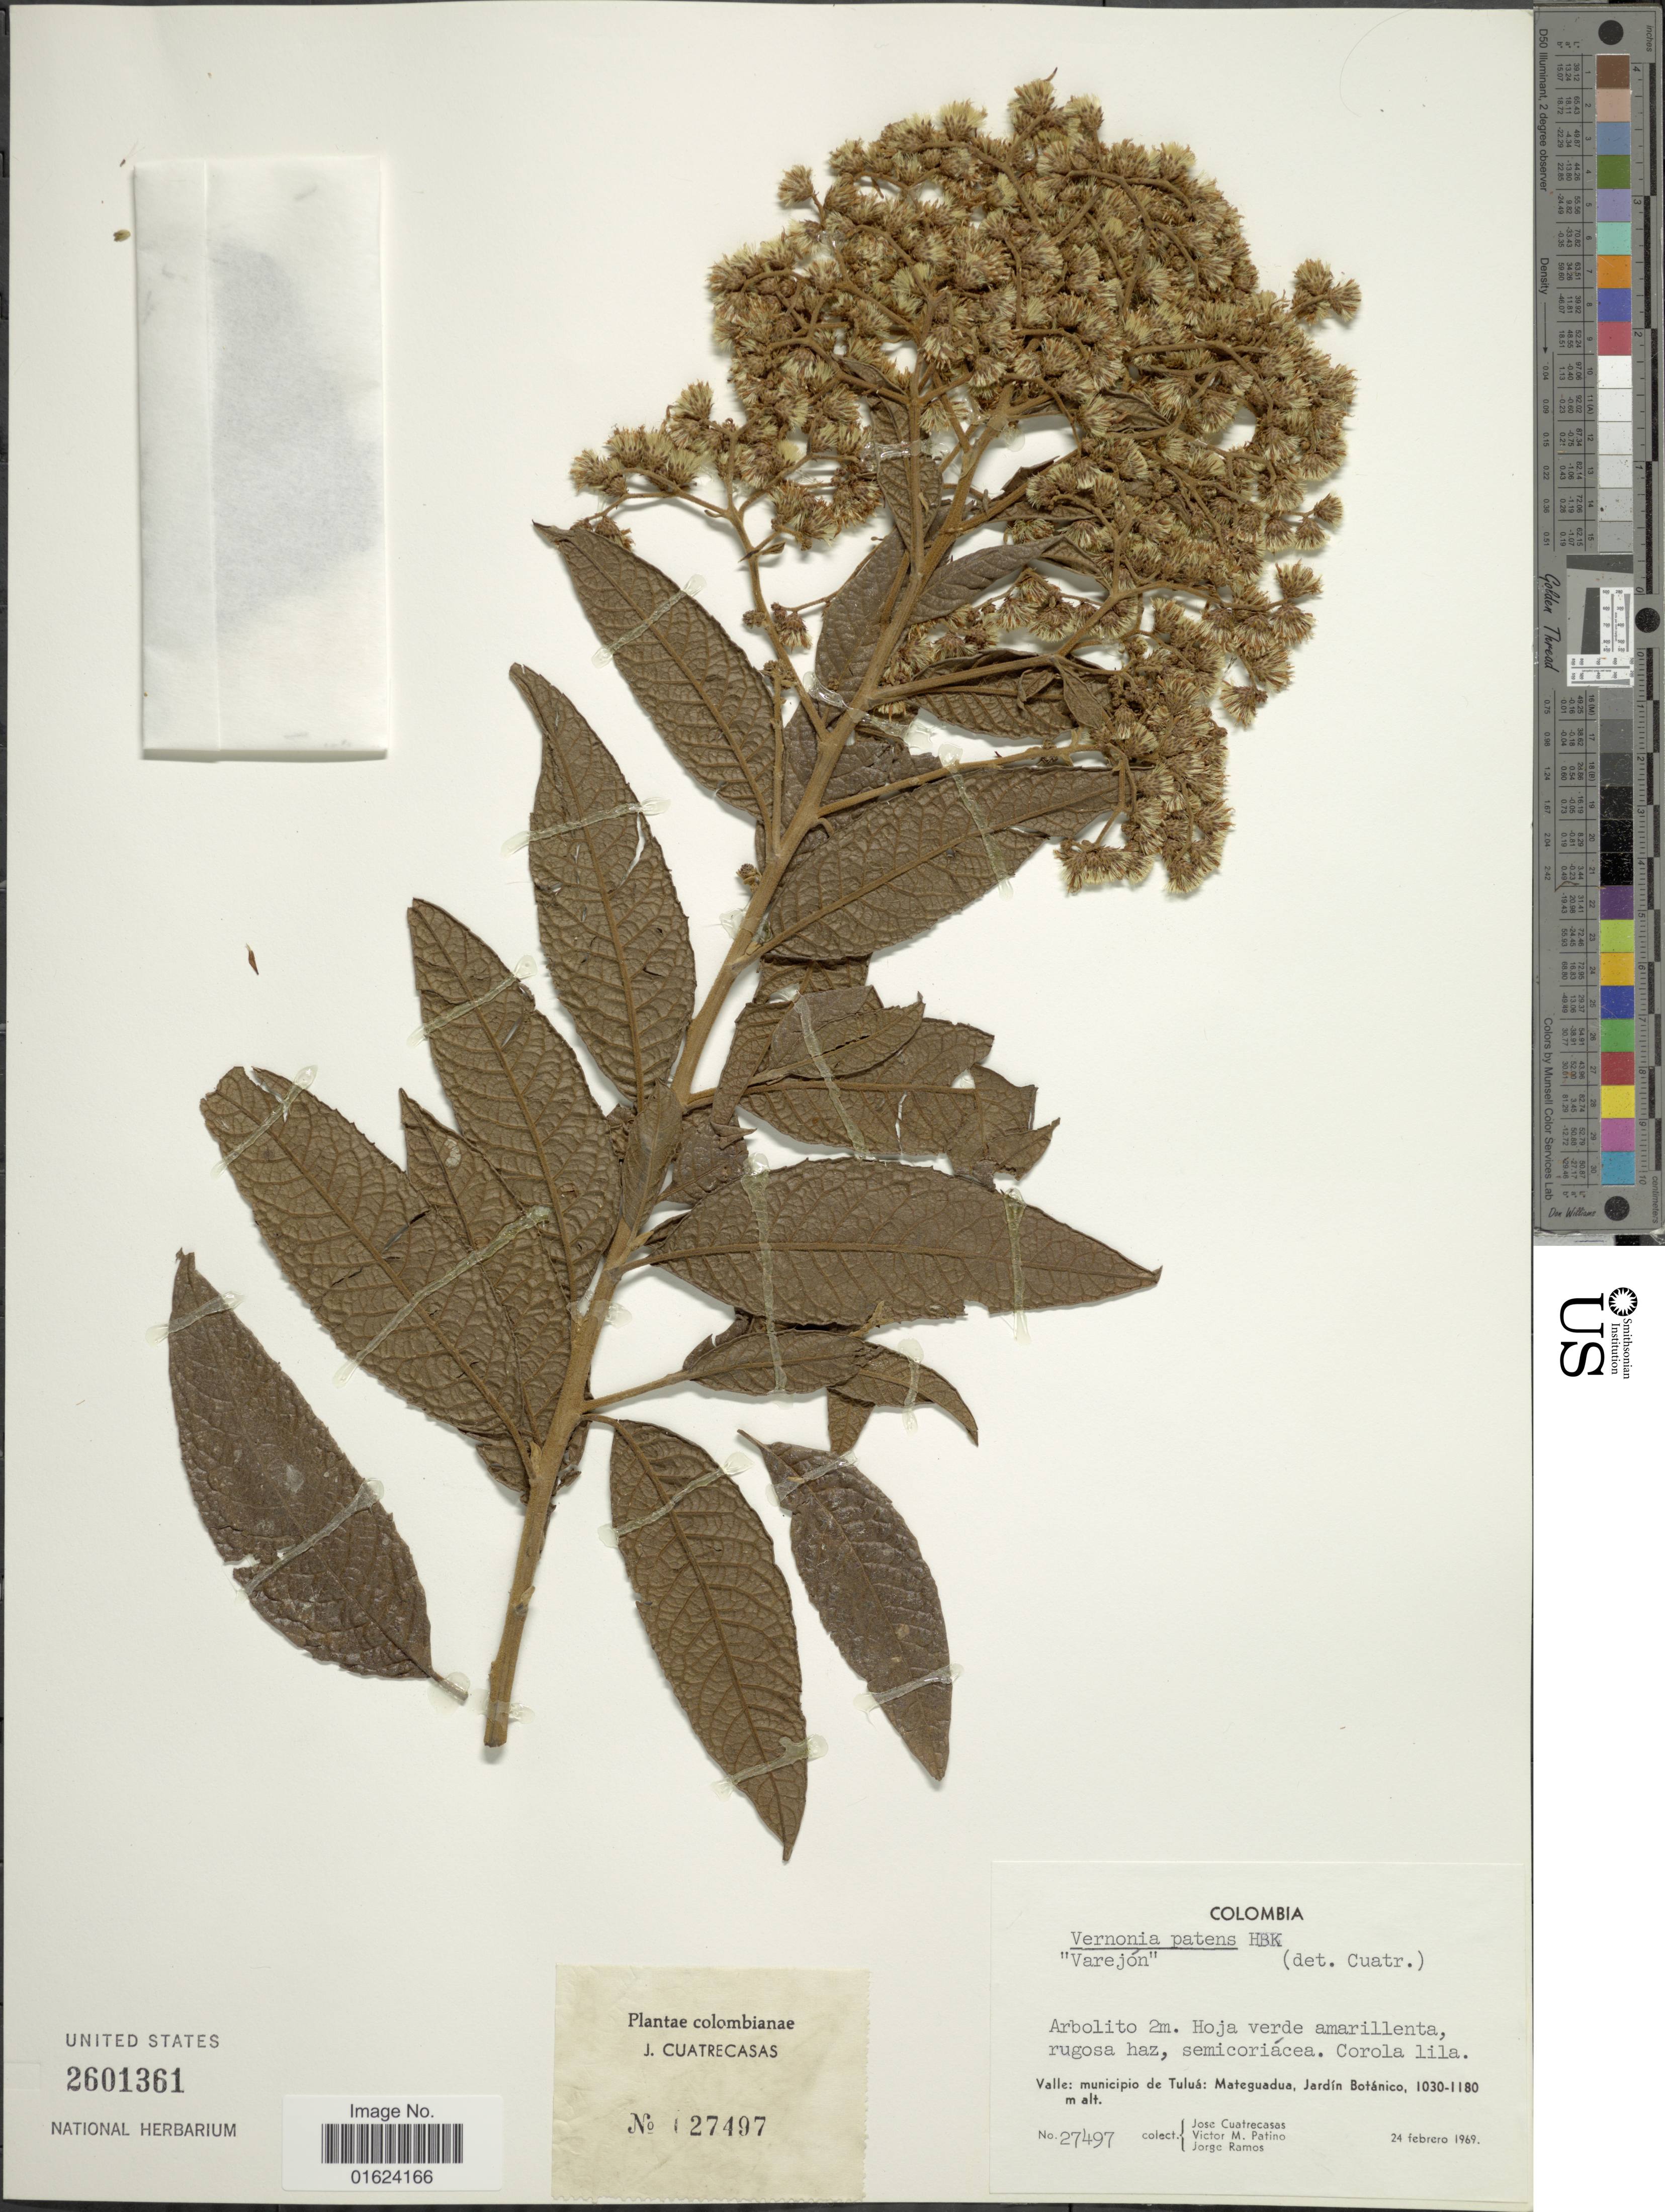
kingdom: Plantae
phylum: Tracheophyta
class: Magnoliopsida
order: Asterales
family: Asteraceae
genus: Vernonanthura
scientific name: Vernonanthura patens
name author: (Kunth) H. Rob.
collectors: J. Cuatrecasas, V. M. Patiño & J. Ramos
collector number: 27497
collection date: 1969-02-24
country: Colombia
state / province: Valle del Cauca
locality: Valle: municipio de Tulua: Mateguadua, Jardin Botanico.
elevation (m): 1030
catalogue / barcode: US 2601361